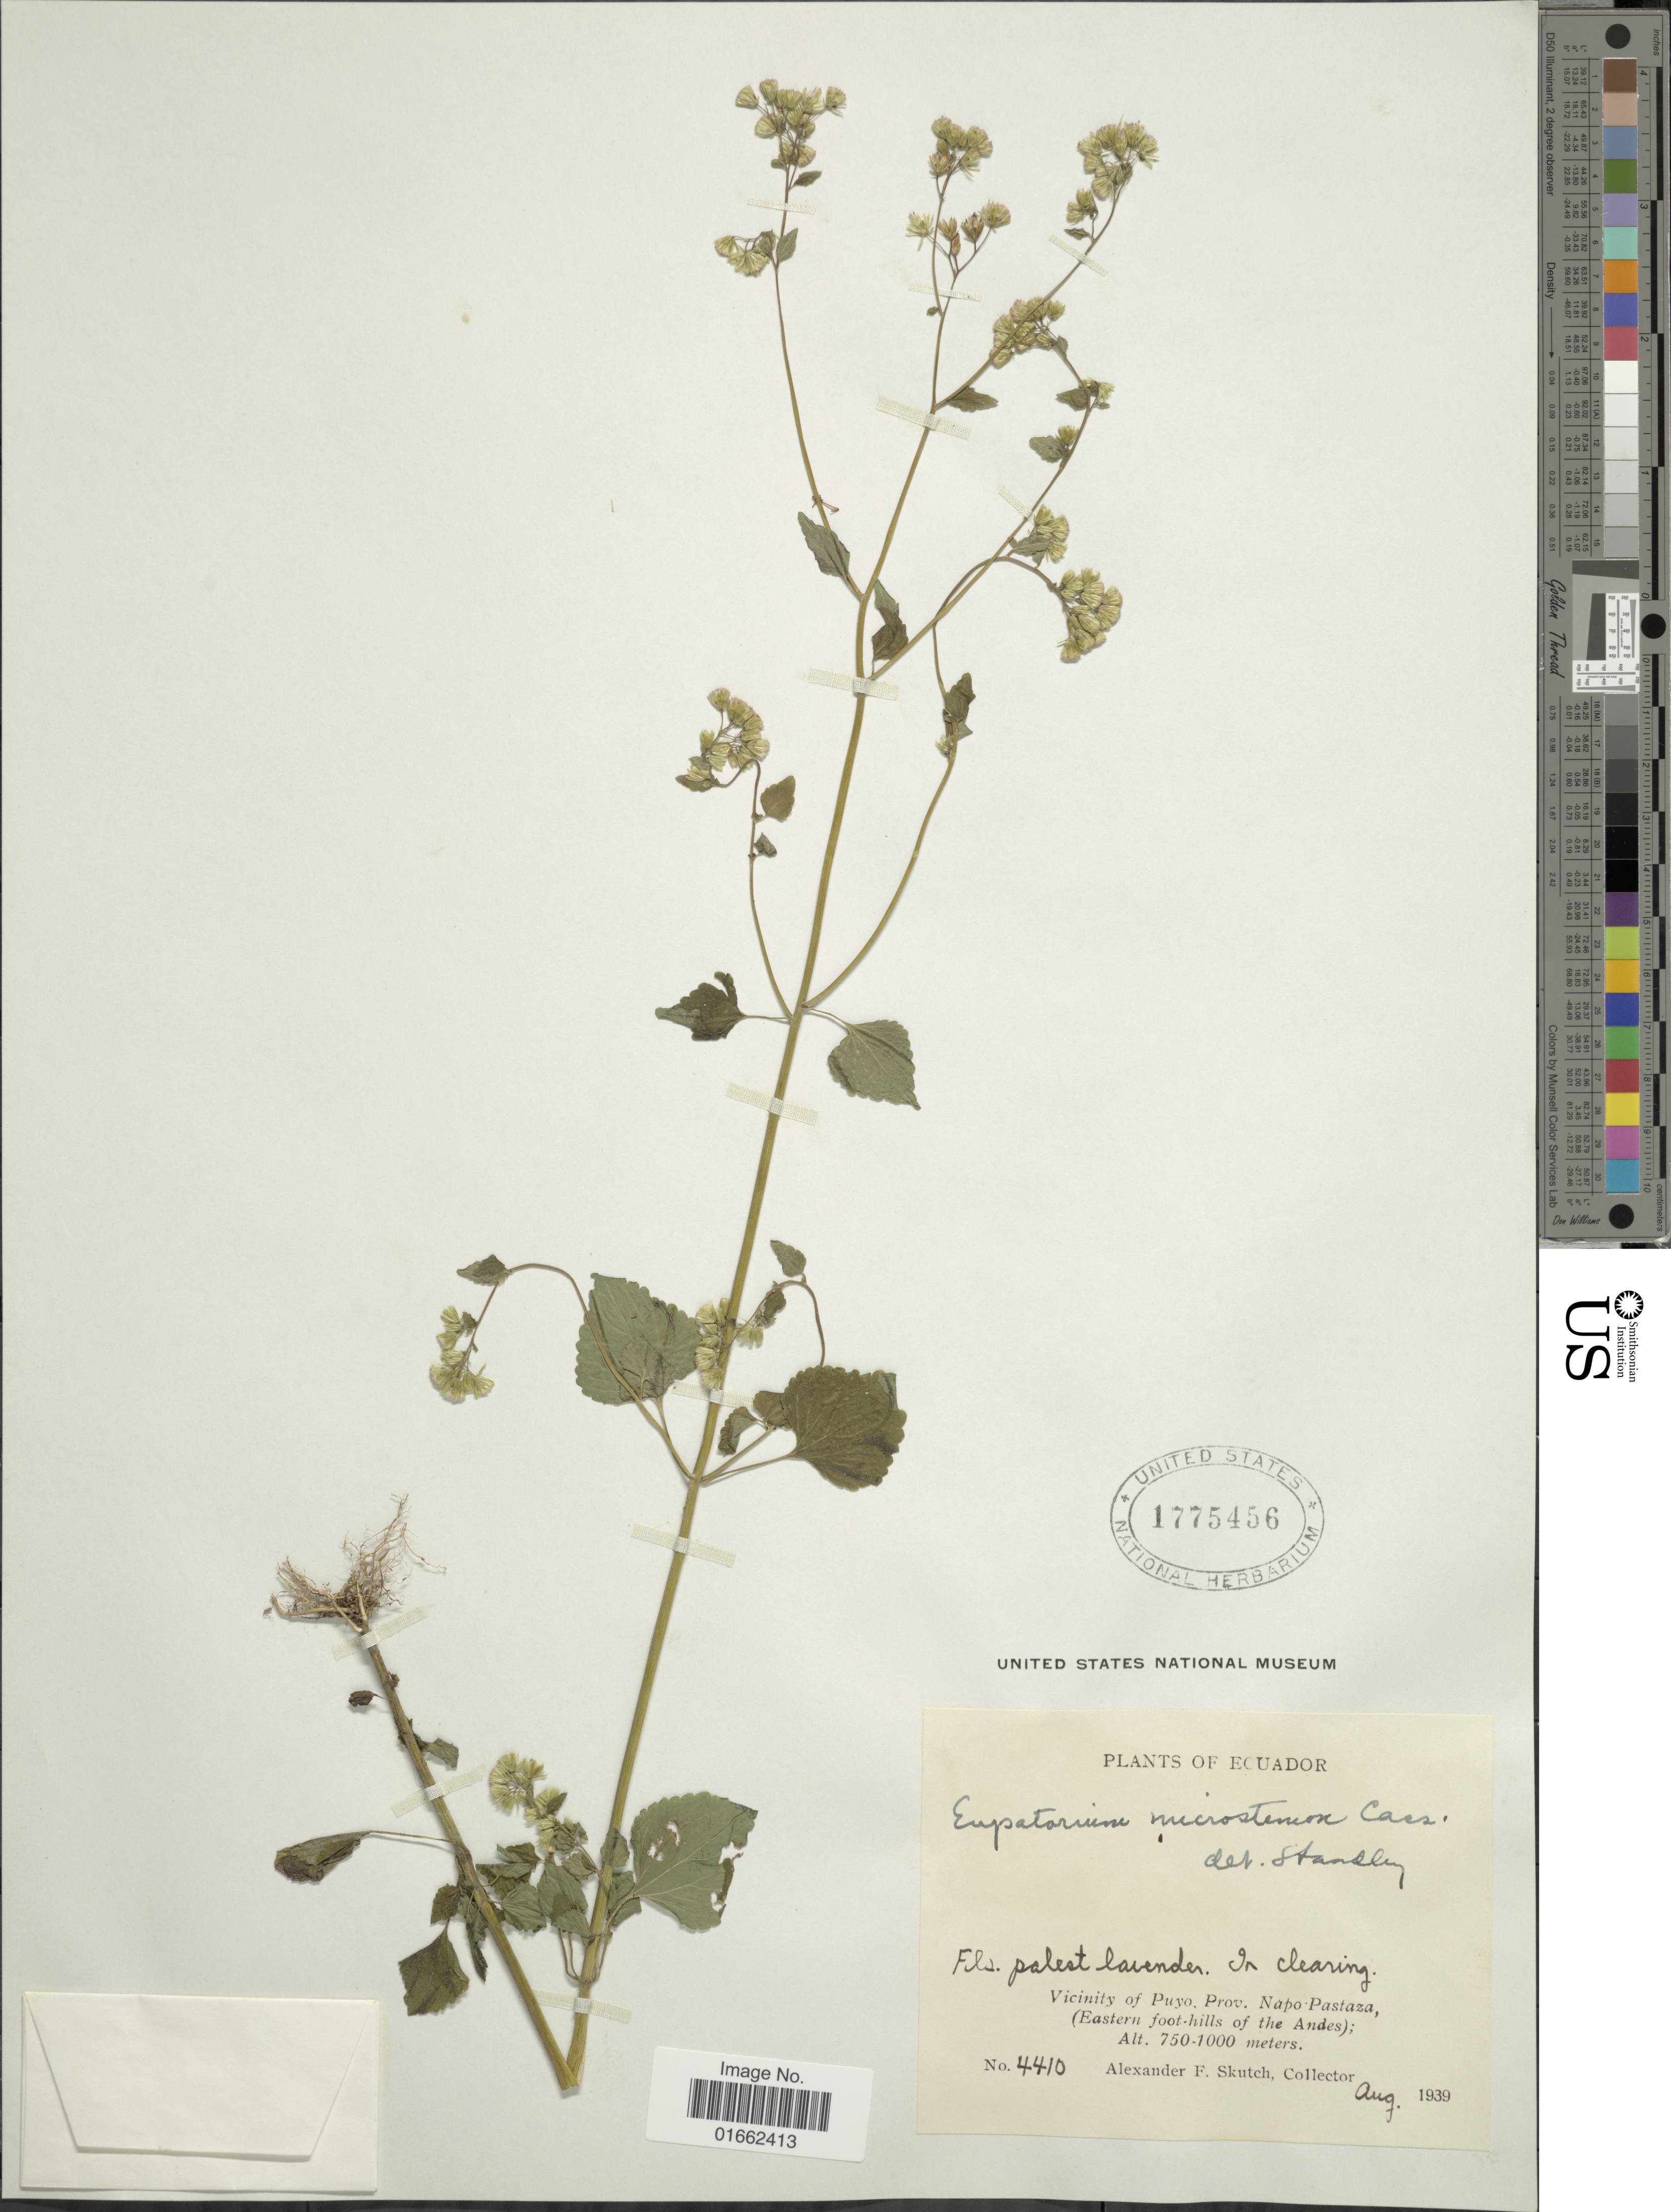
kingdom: Plantae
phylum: Tracheophyta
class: Magnoliopsida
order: Asterales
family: Asteraceae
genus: Fleischmannia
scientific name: Fleischmannia microstemon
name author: (Cass.) R.M. King & H. Rob.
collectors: A. F. Skutch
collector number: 4410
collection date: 1939-08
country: Ecuador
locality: Vicinity of Puyo, Prov. Napo-Pastaza (Eastern foot-hills of the Andes)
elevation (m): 750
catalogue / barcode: US 1775456